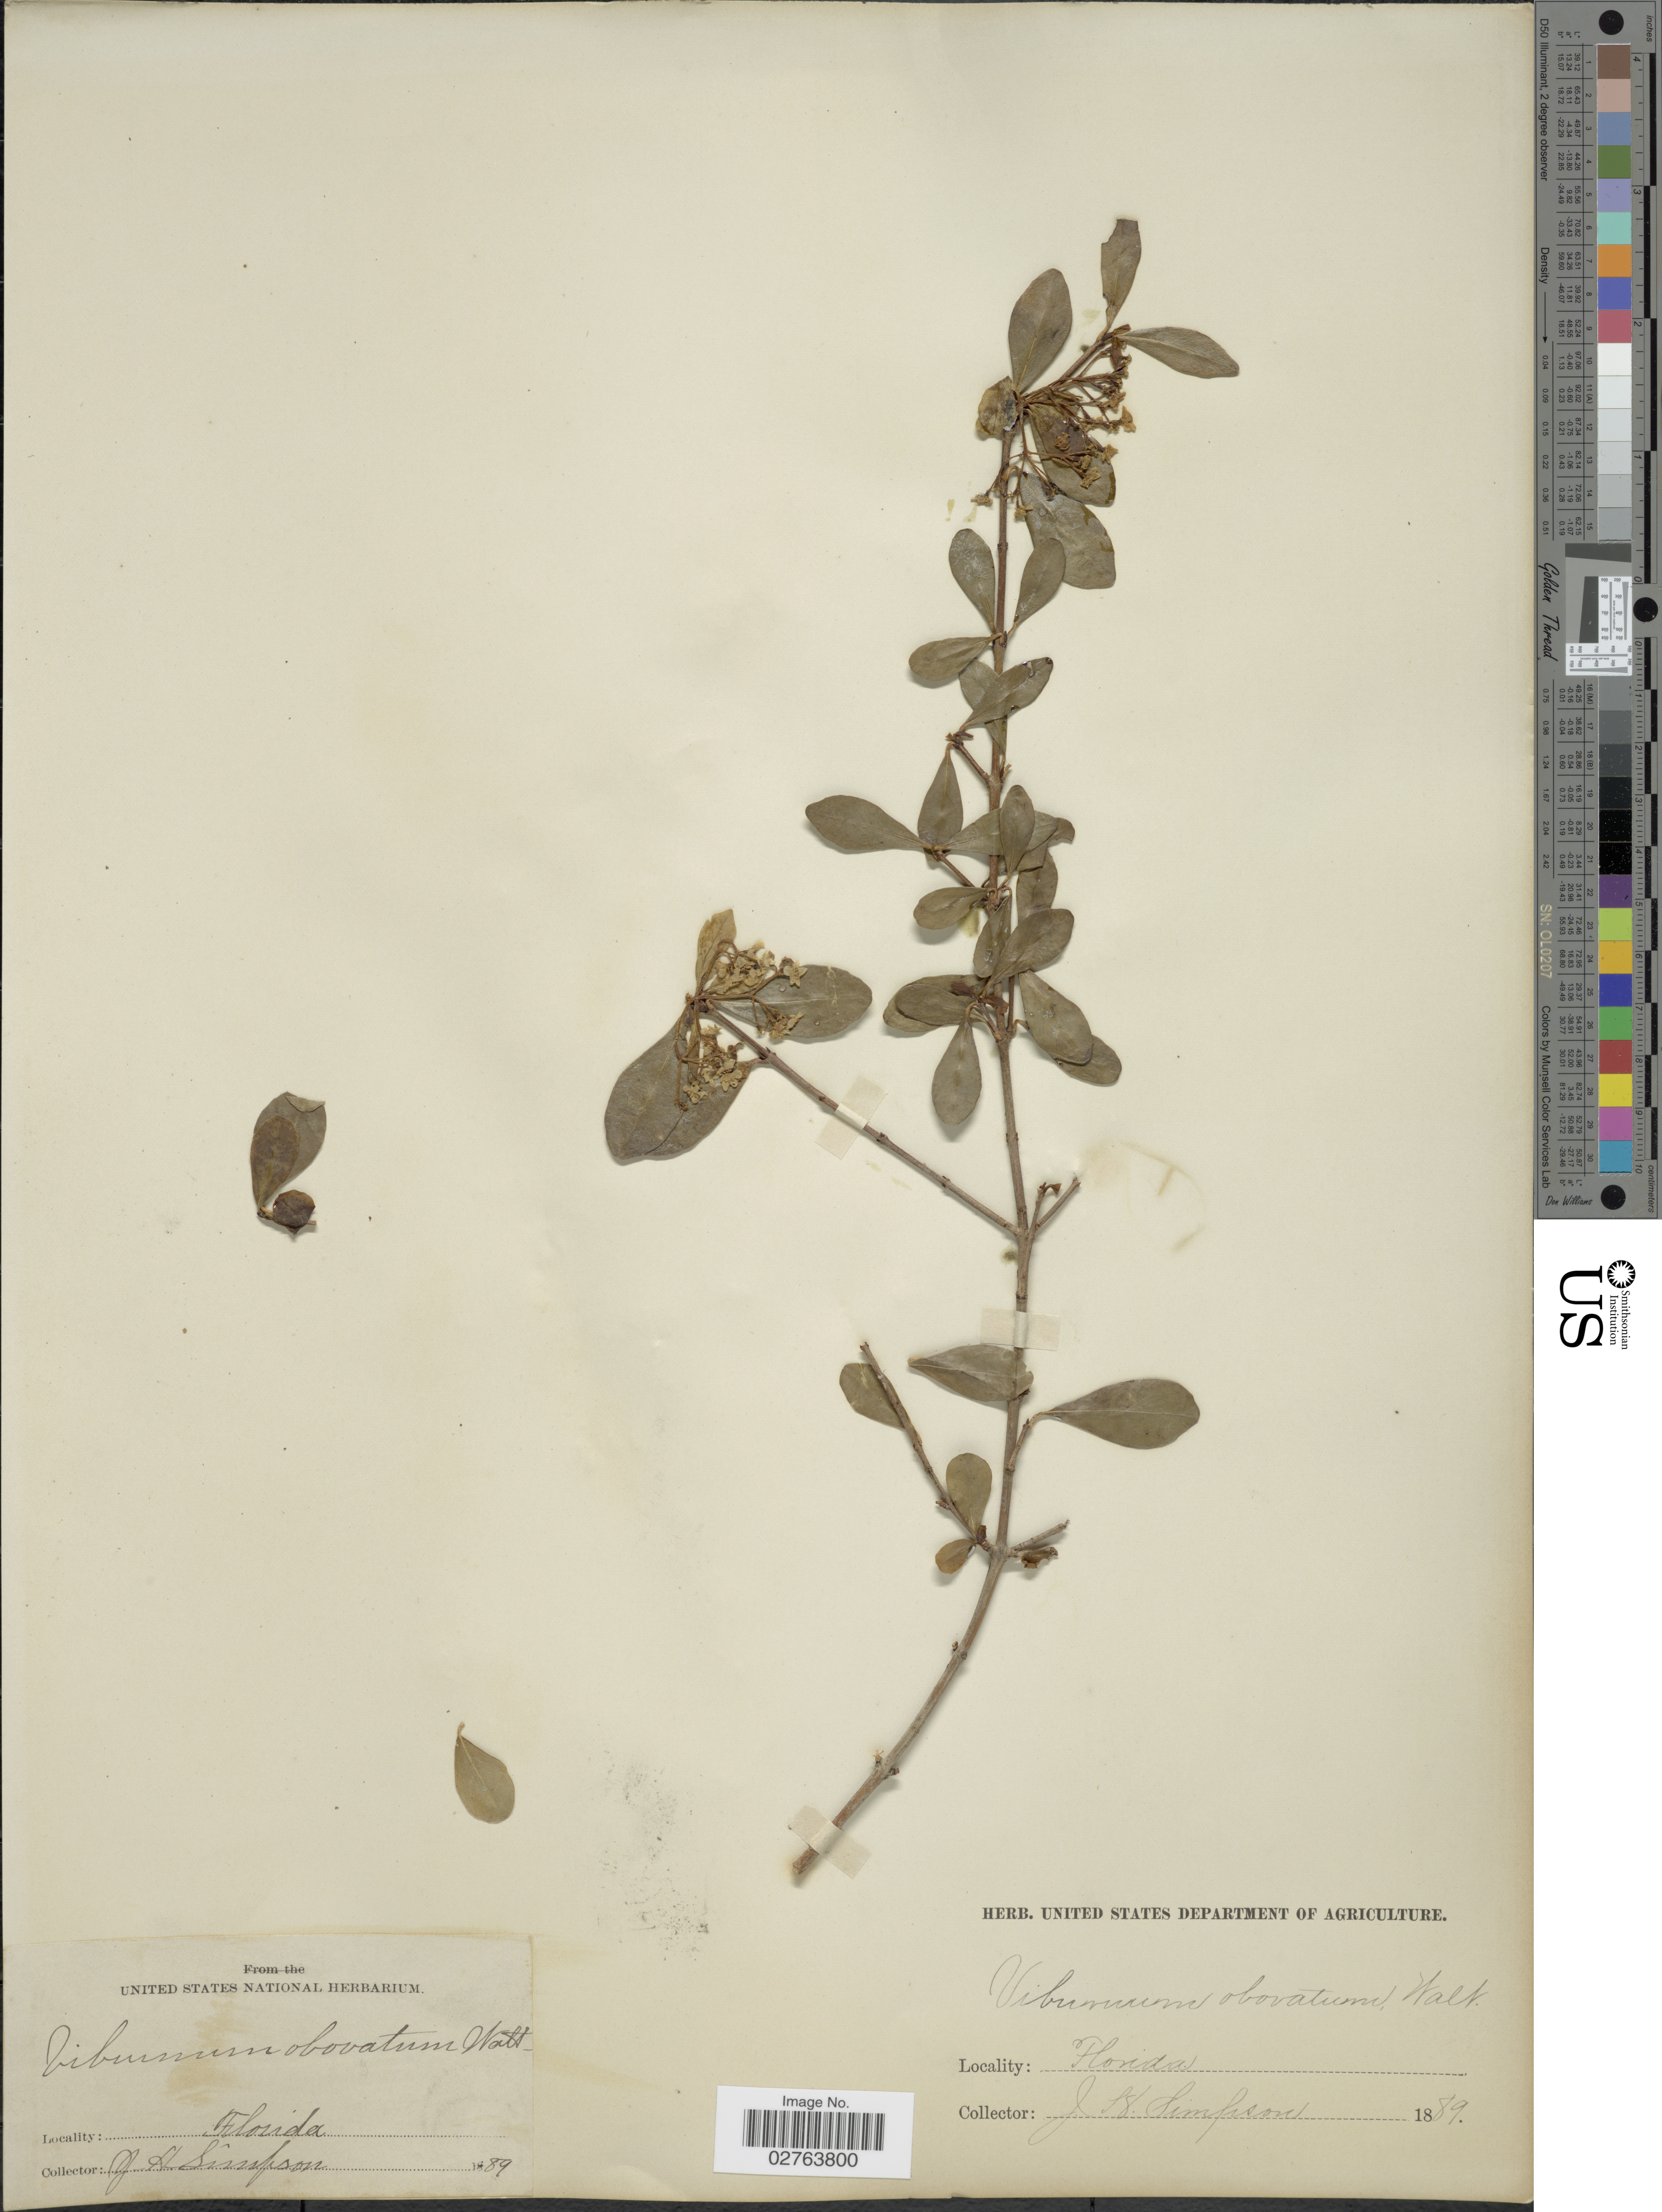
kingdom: Plantae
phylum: Tracheophyta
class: Magnoliopsida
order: Dipsacales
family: Viburnaceae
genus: Viburnum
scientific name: Viburnum obovatum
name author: Walter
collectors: J. H. Simpson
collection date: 1889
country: United States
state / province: Florida